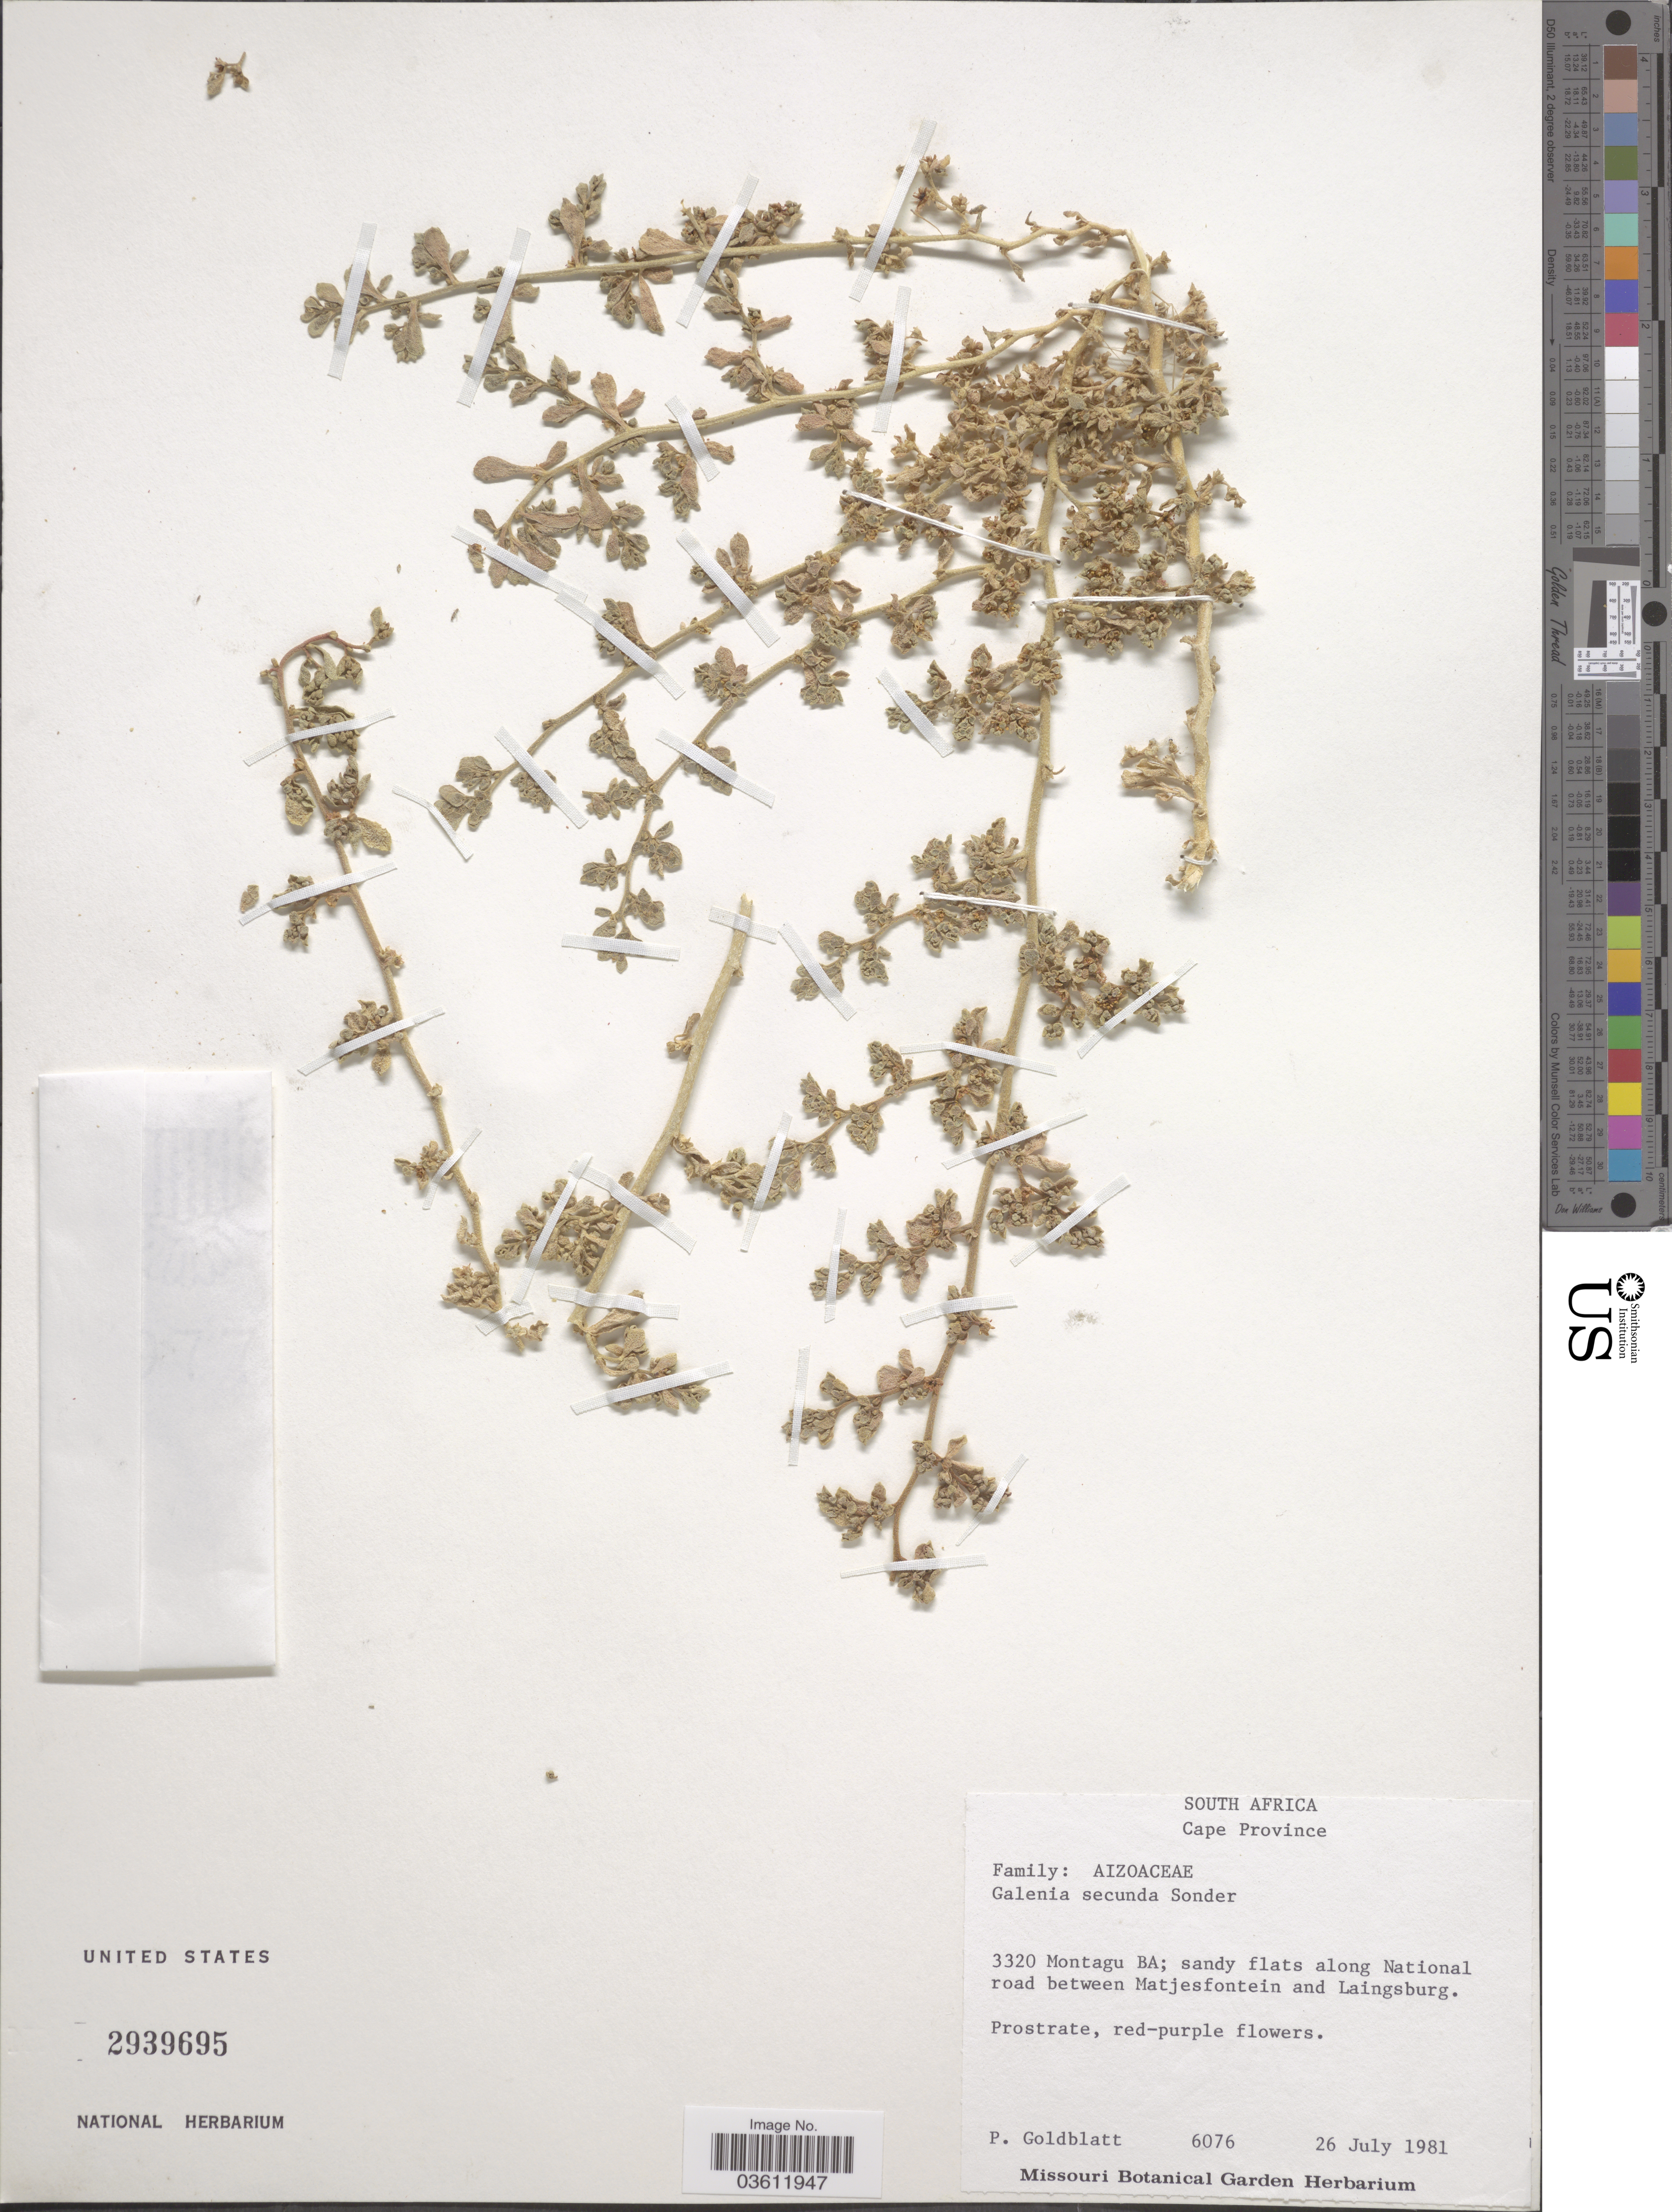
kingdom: Plantae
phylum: Tracheophyta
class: Magnoliopsida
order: Caryophyllales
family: Aizoaceae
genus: Aizoon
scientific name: Aizoon secundum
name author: L. f.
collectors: P. Goldblatt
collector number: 6076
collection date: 1981-07-26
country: South Africa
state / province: Western Cape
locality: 3320 Montagu BA; sandy flats along National road between Matjesfontein and Laingsburg.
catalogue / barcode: US 2939695